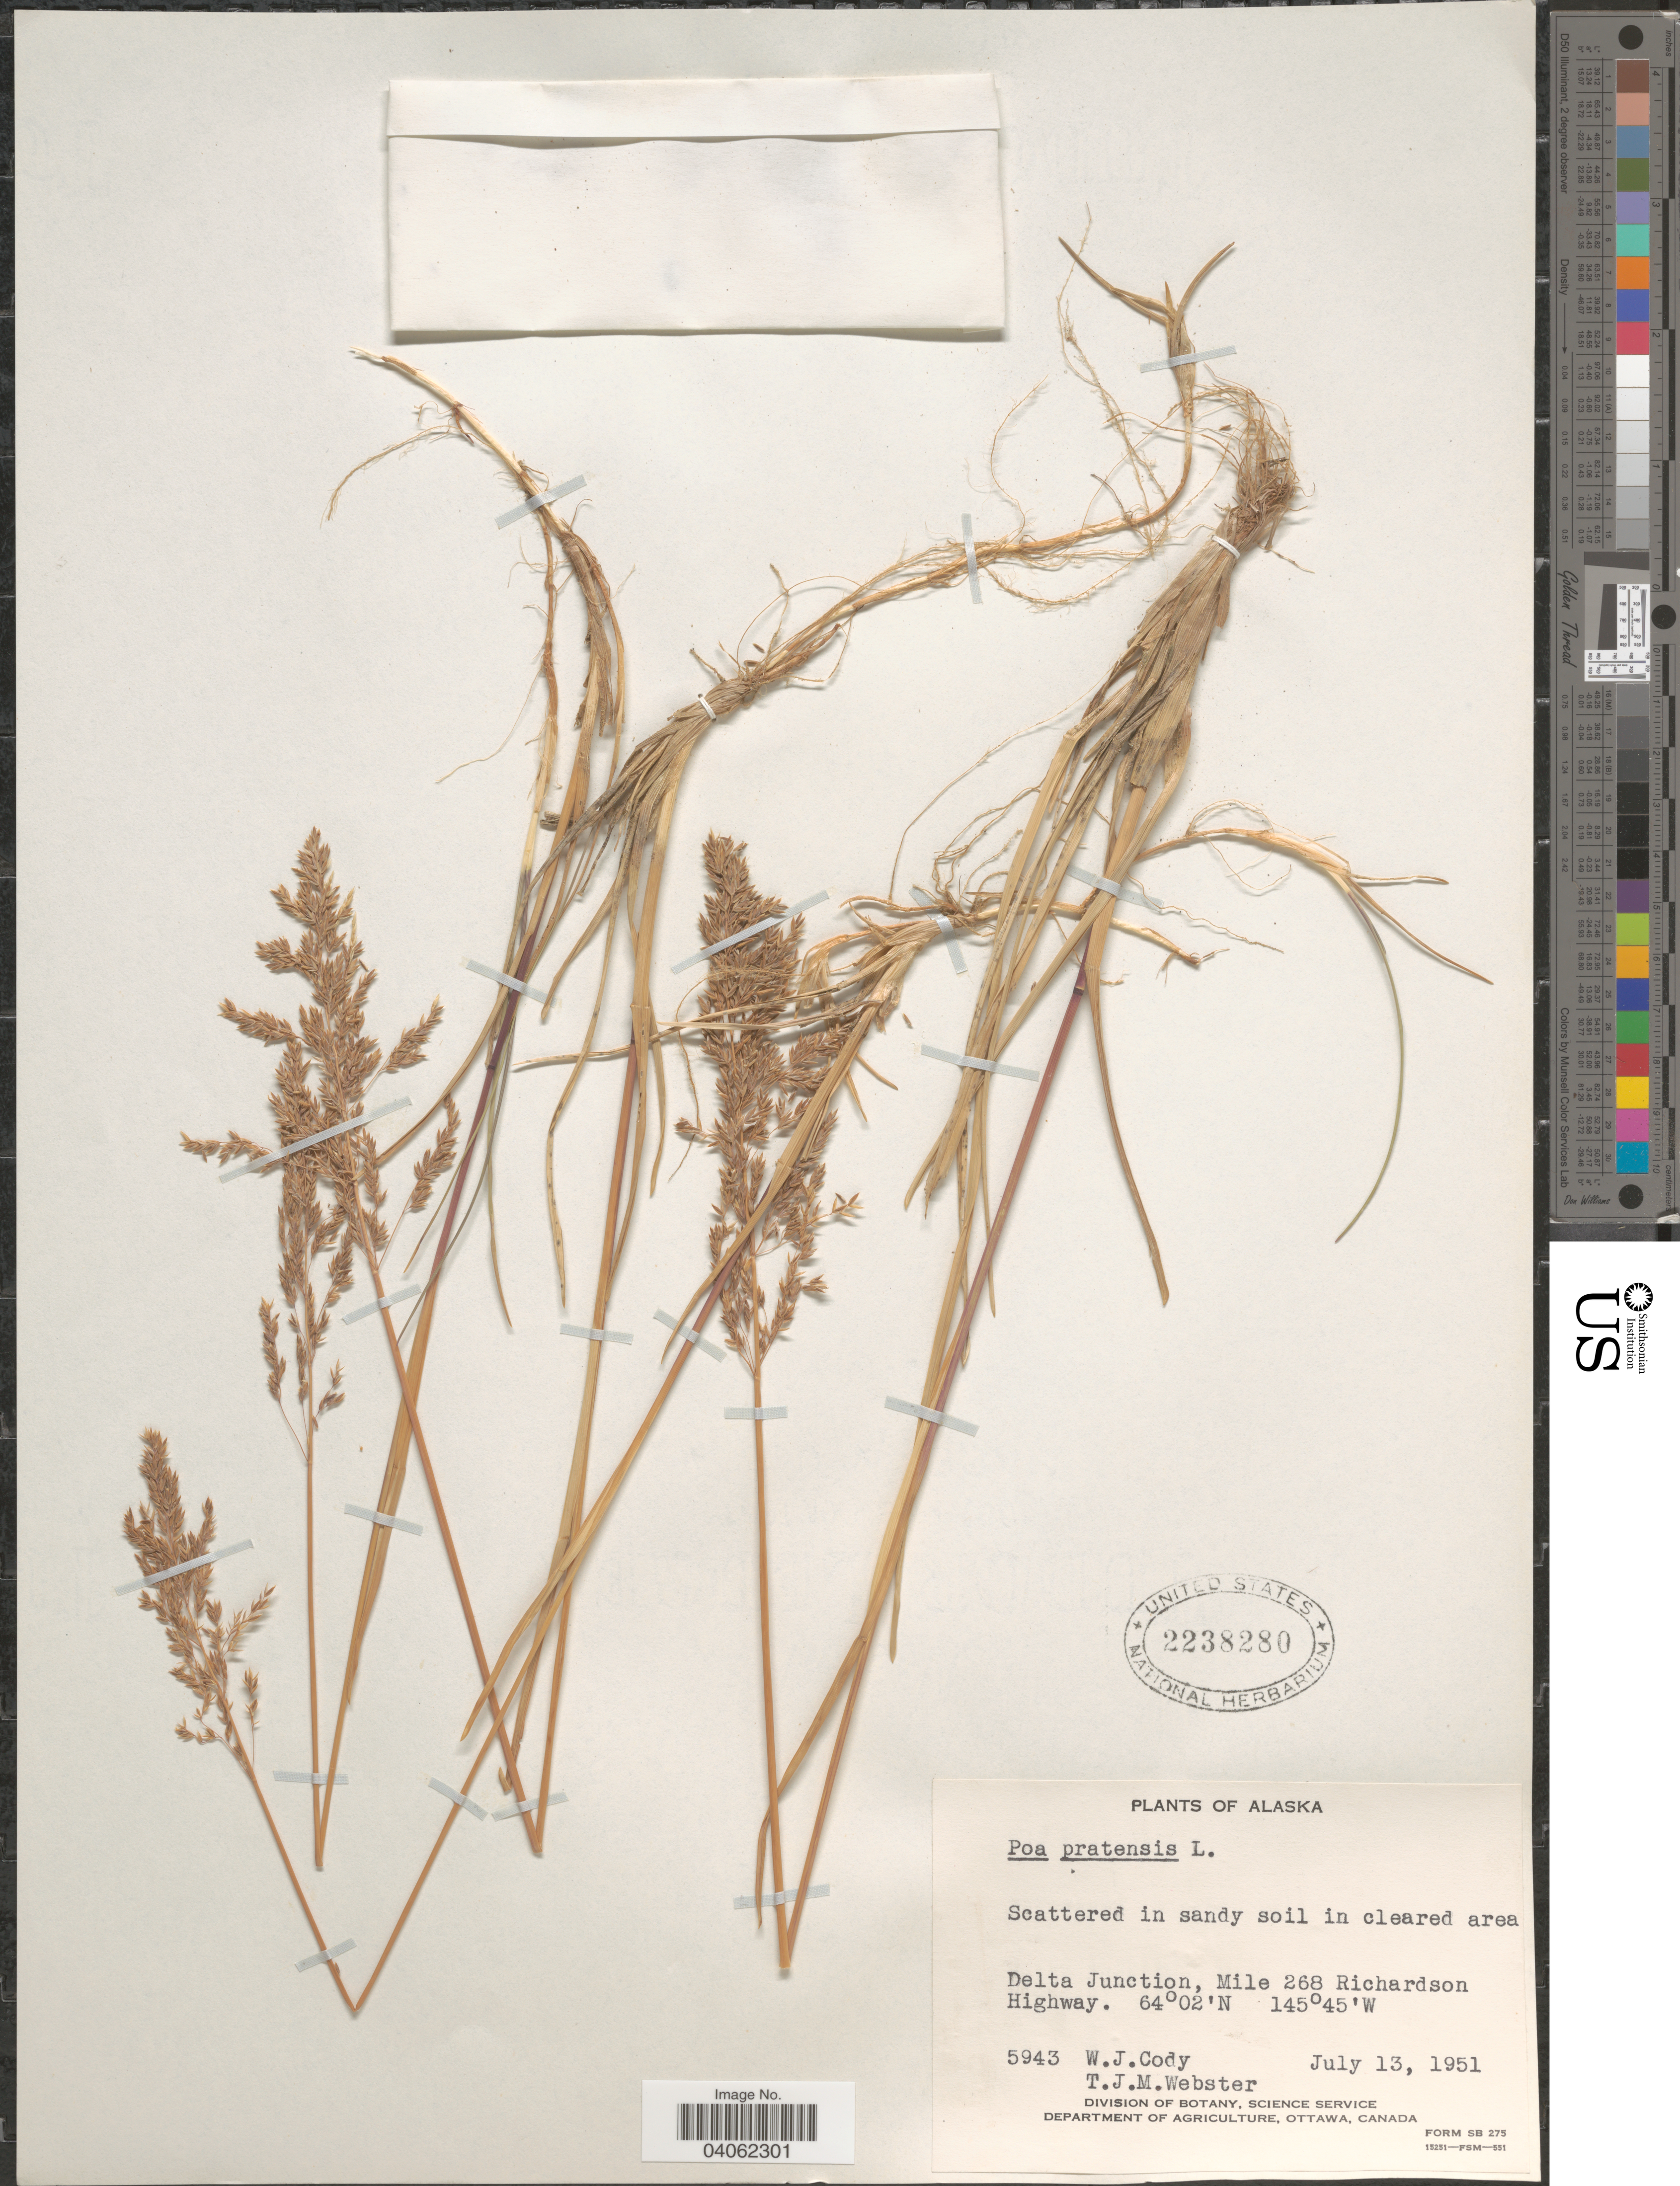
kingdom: Plantae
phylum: Tracheophyta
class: Liliopsida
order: Poales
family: Poaceae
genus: Poa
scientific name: Poa pratensis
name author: L.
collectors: W. Cody & T. J. Webster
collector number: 5943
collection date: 1951-07-13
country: United States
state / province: Alaska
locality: Delta Junction, Mile 268 Richardson Highway.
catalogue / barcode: US 2238280